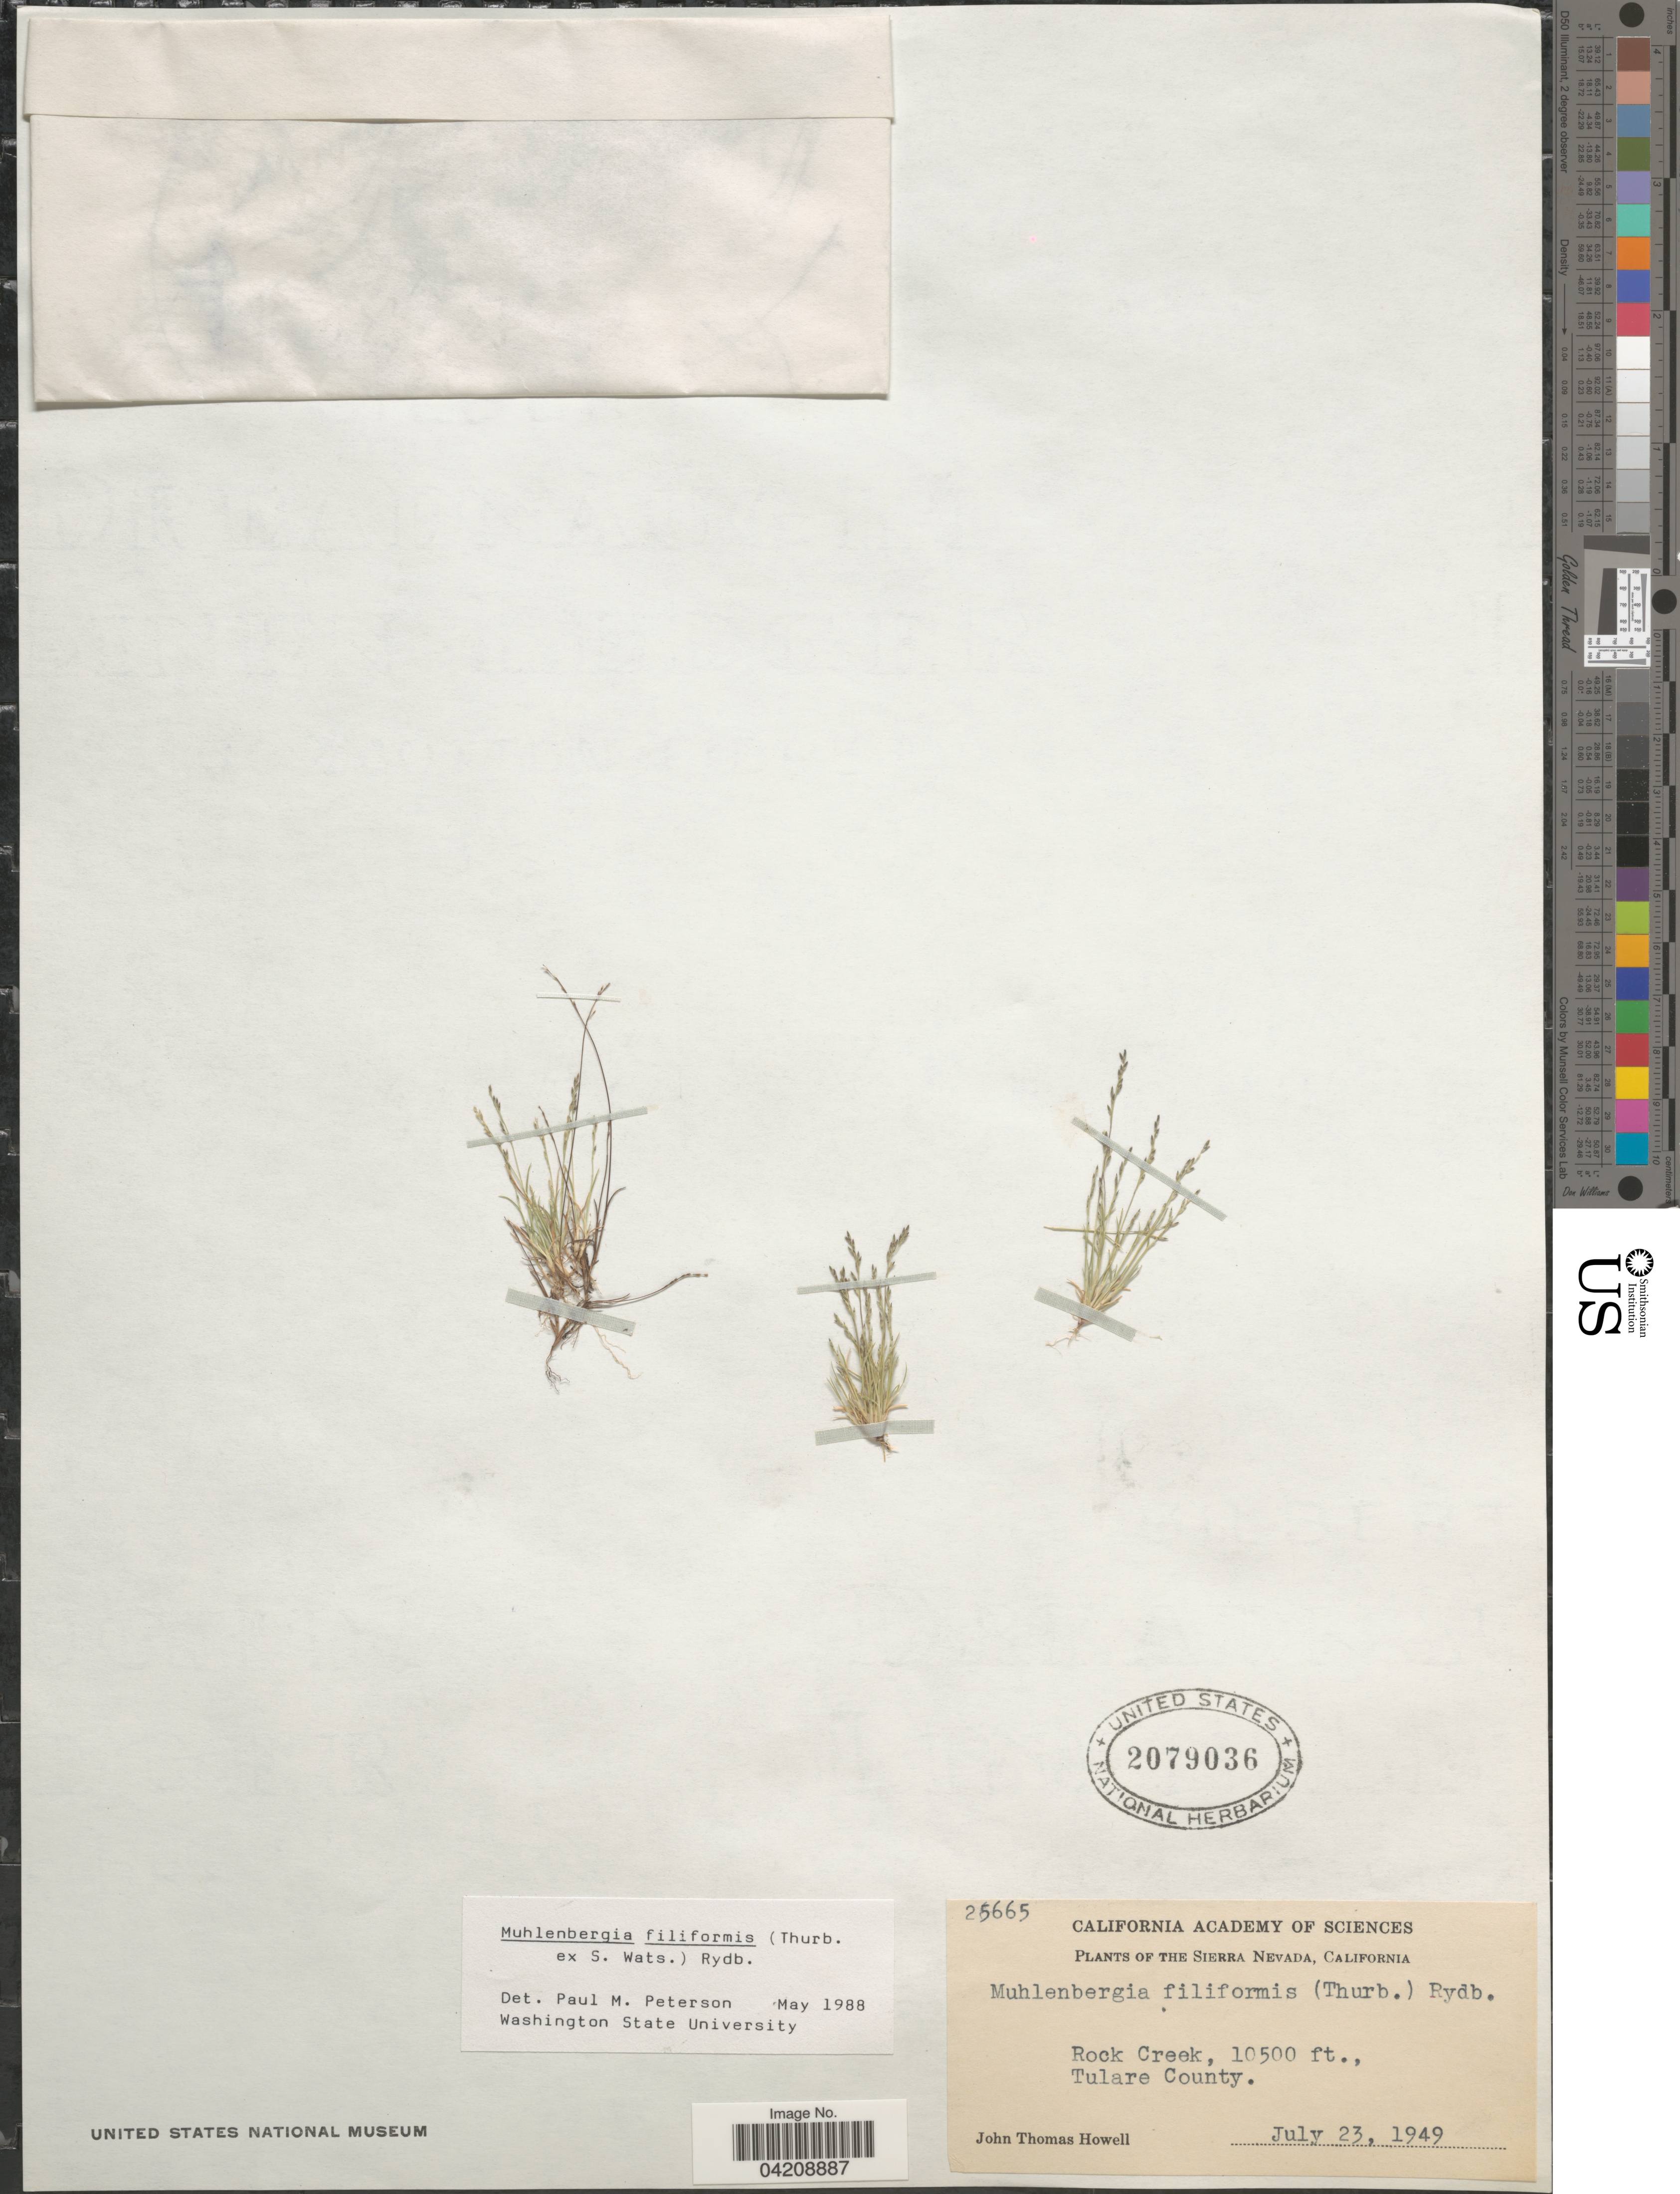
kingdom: Plantae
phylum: Tracheophyta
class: Liliopsida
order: Poales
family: Poaceae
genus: Muhlenbergia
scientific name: Muhlenbergia filiformis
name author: (Thurb. ex S. Watson) Rydb.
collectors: J. T. Howell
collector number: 25665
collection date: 1949-07-23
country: United States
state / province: California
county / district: Tulare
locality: The Sierra Nevada. Rock Creek. Tulare County.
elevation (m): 3200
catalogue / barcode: US 2079036